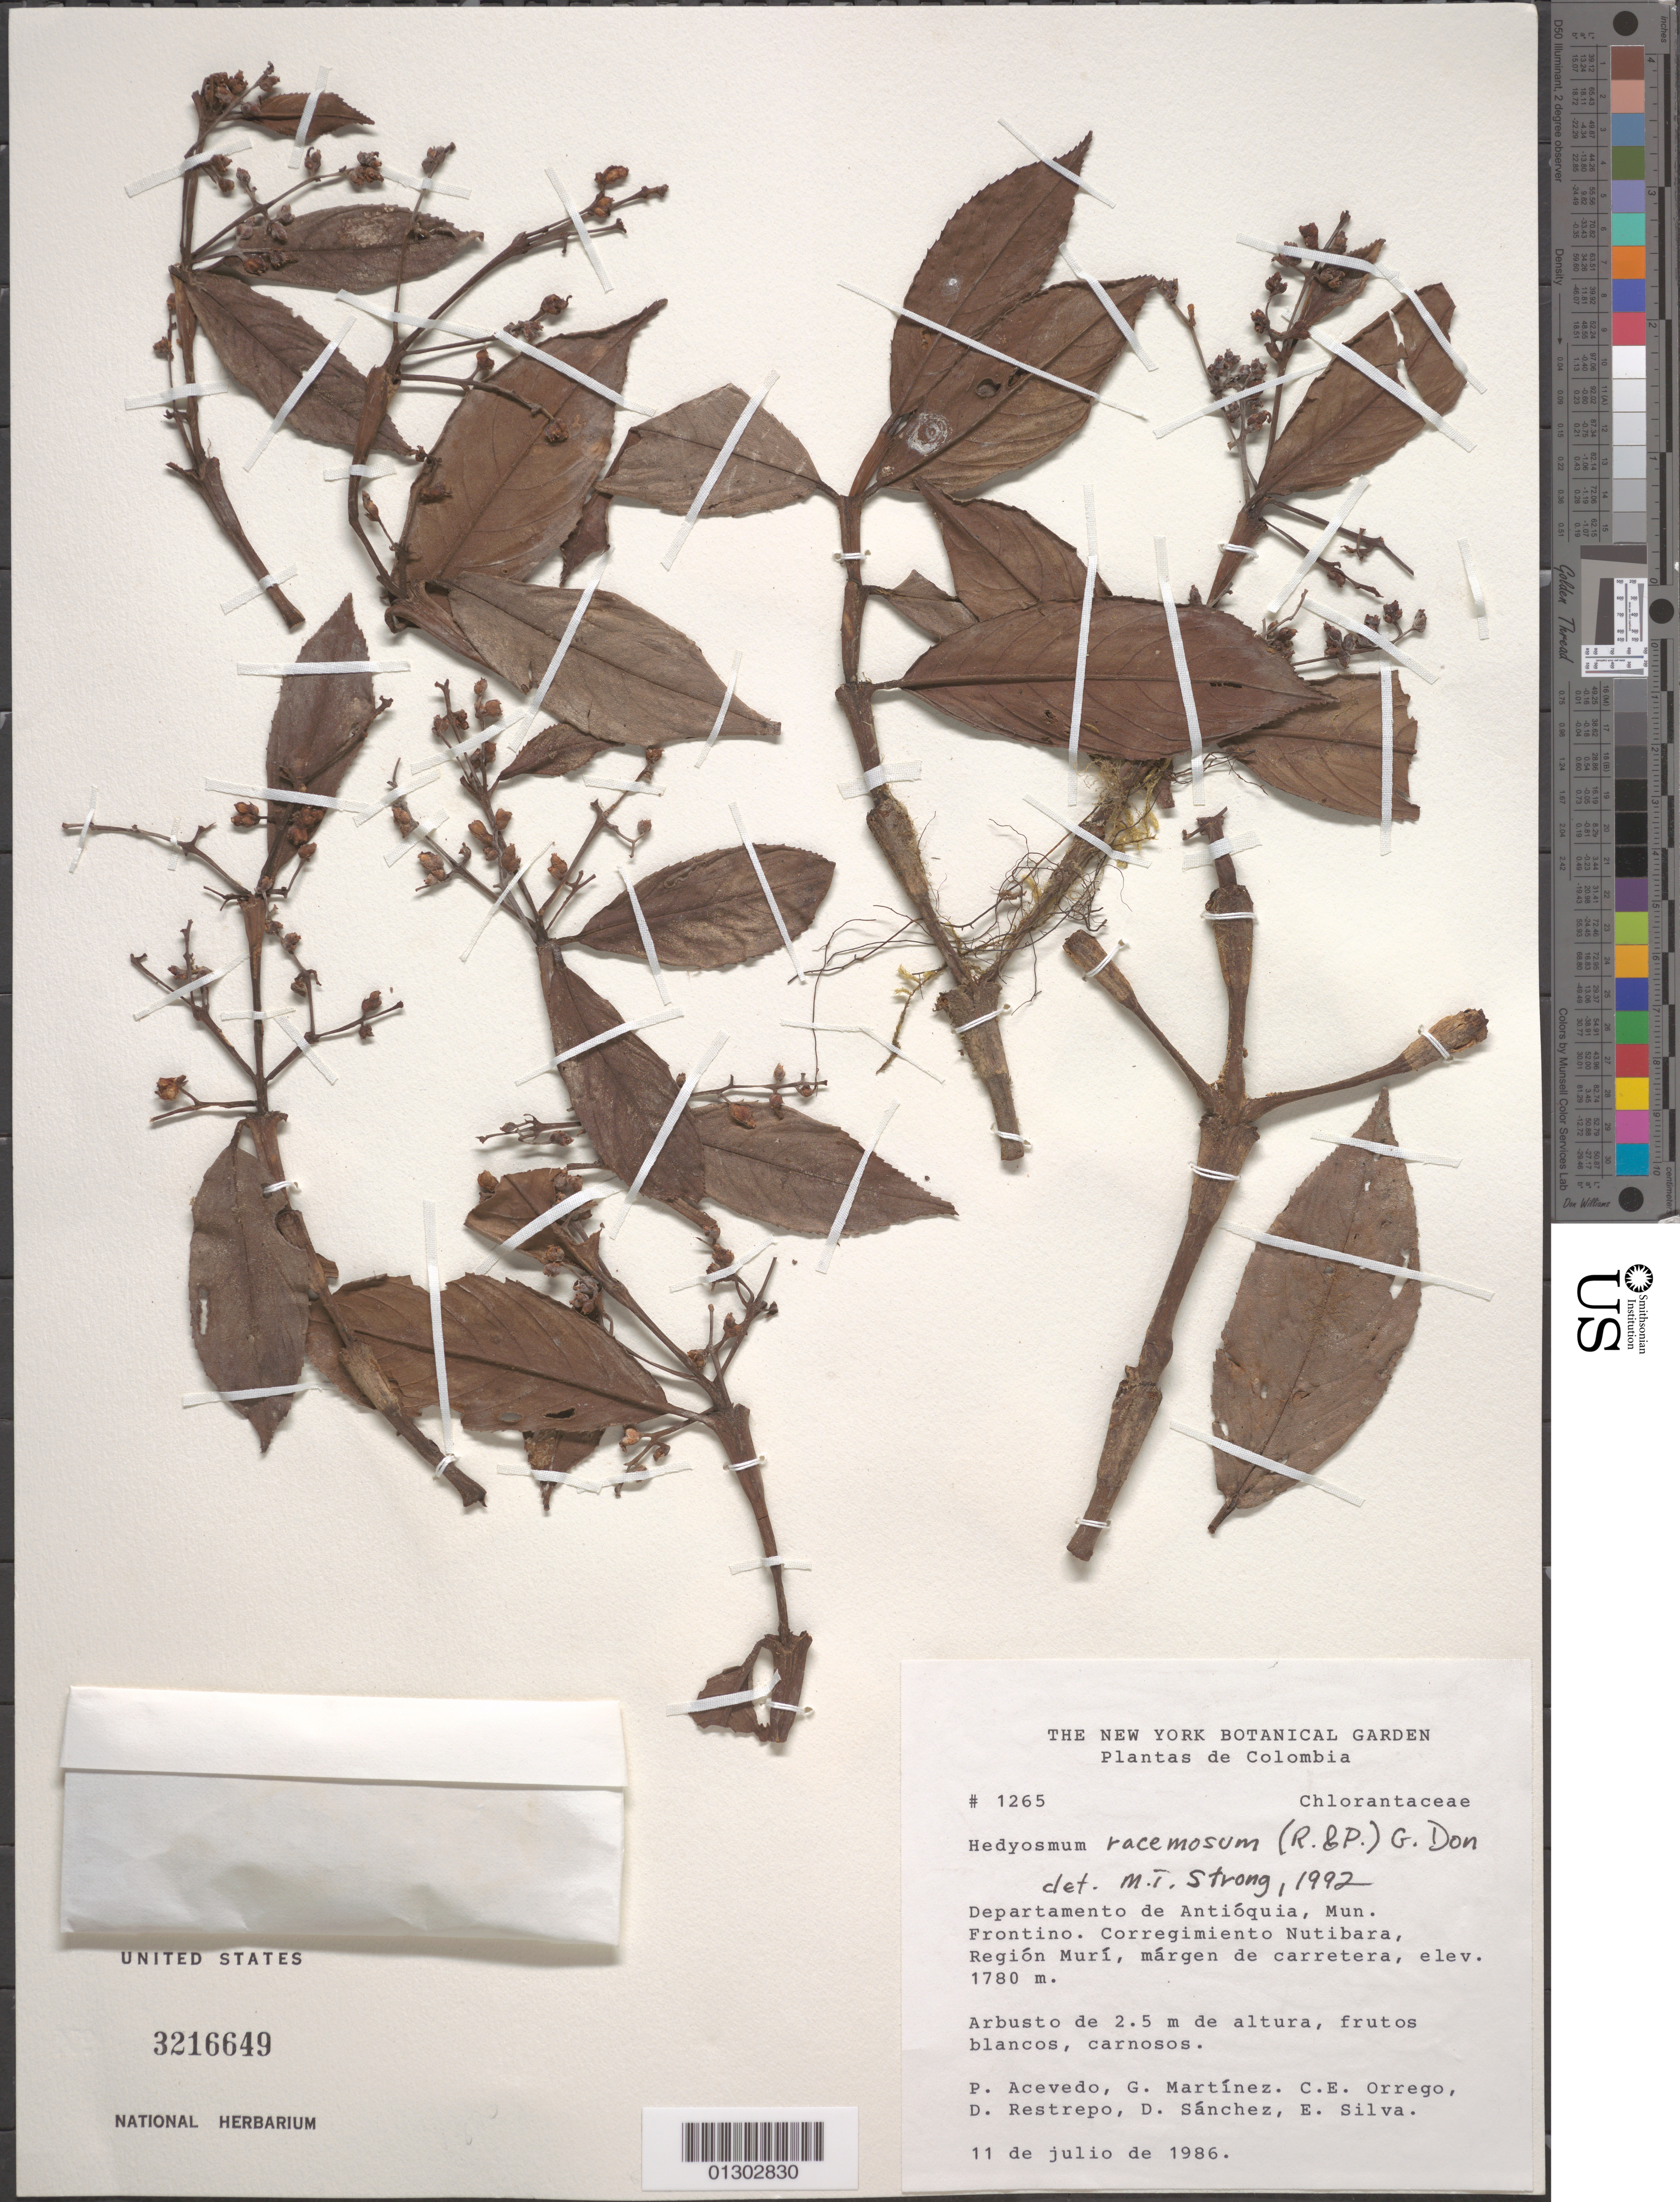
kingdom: Plantae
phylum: Tracheophyta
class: Magnoliopsida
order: Chloranthales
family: Chloranthaceae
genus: Hedyosmum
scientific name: Hedyosmum racemosum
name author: (Ruiz & Pav.) G. Don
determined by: Strong, M. T., (US), Smithsonian Institution - National Museum of Natural History (UNITED STATES)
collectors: P. Acevedo-Rodr., D. Sanchez, D. Restrepo, G. Martinez, E. Silva & C. Orrego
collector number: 1265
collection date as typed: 11 Jul 1986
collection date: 1986-07-11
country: Colombia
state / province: Antioquia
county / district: Frontino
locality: Depart. Antioquia; Municipio Frontino; corregimiento Nutibara, camino hacia La Blanquita Region Murri (Cuevas).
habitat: Orilla de camino.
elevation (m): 1780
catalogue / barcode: US 3216649